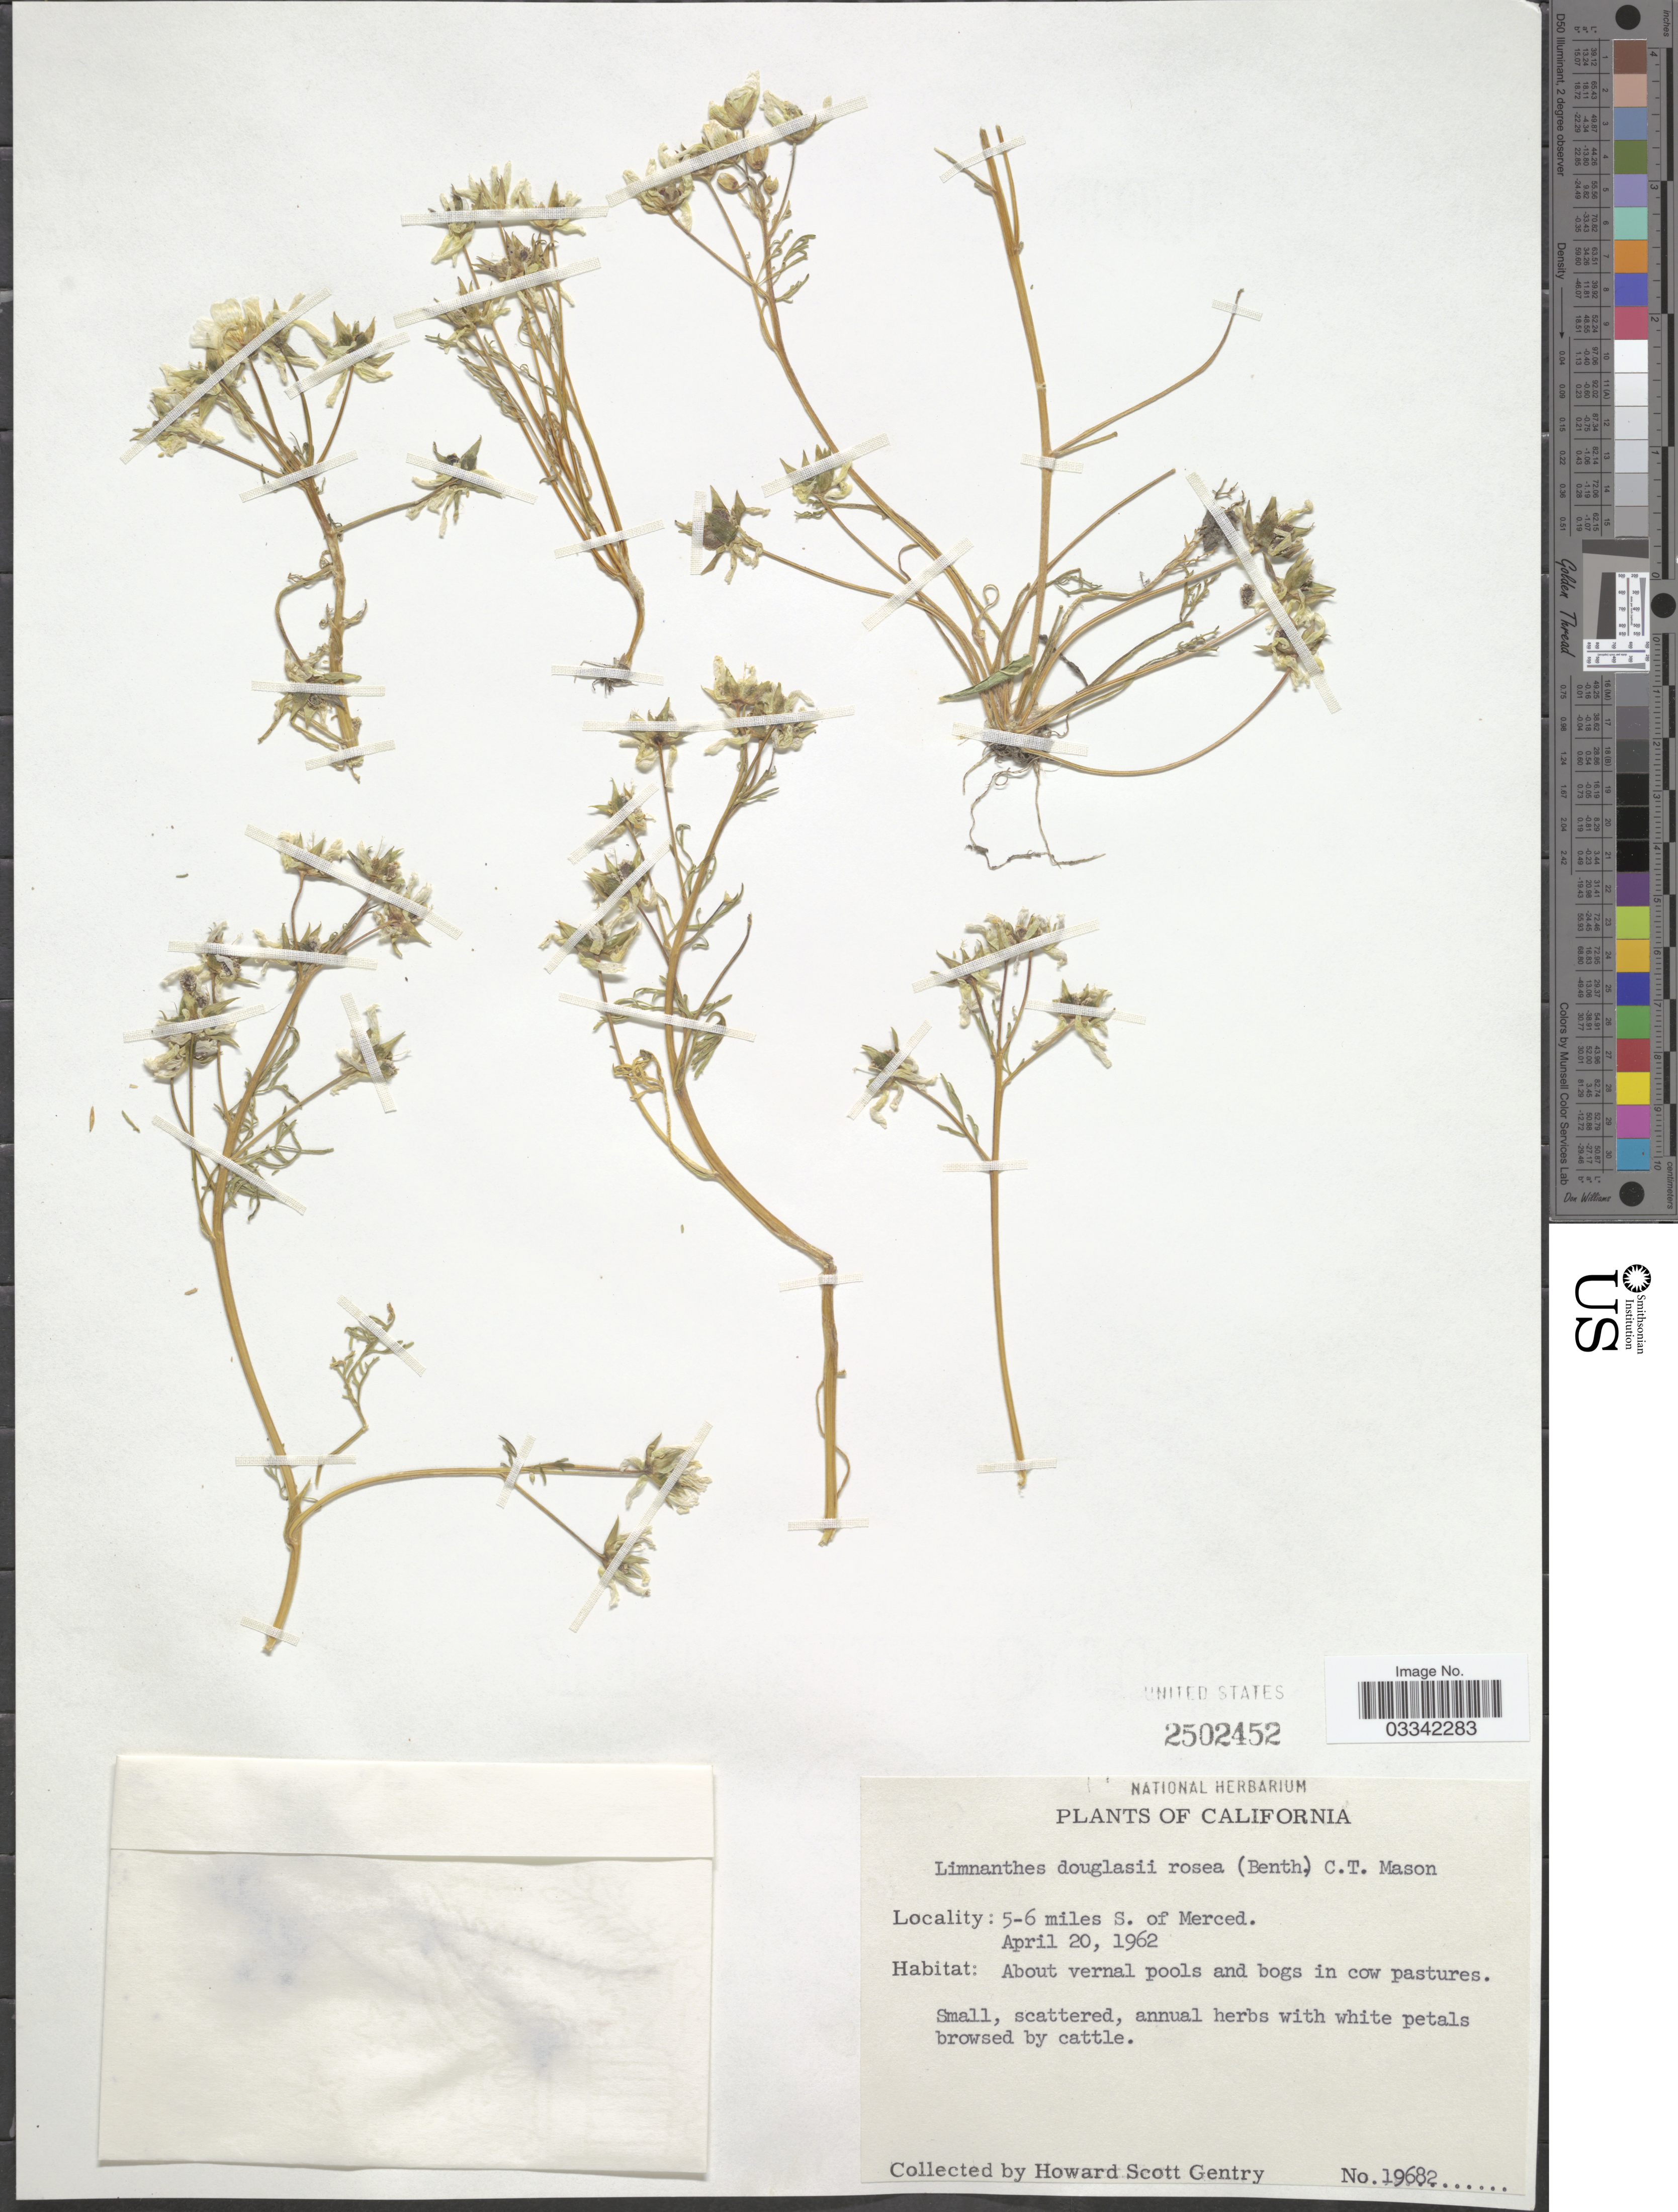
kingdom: Plantae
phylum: Tracheophyta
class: Magnoliopsida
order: Brassicales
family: Limnanthaceae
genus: Limnanthes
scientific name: Limnanthes douglasii var. rosea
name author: (Hartw. ex Benth.) Mason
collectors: H. S. Gentry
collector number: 19682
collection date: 1962-04-20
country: United States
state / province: California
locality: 5-6 miles S. of Merced.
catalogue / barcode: US 2502452